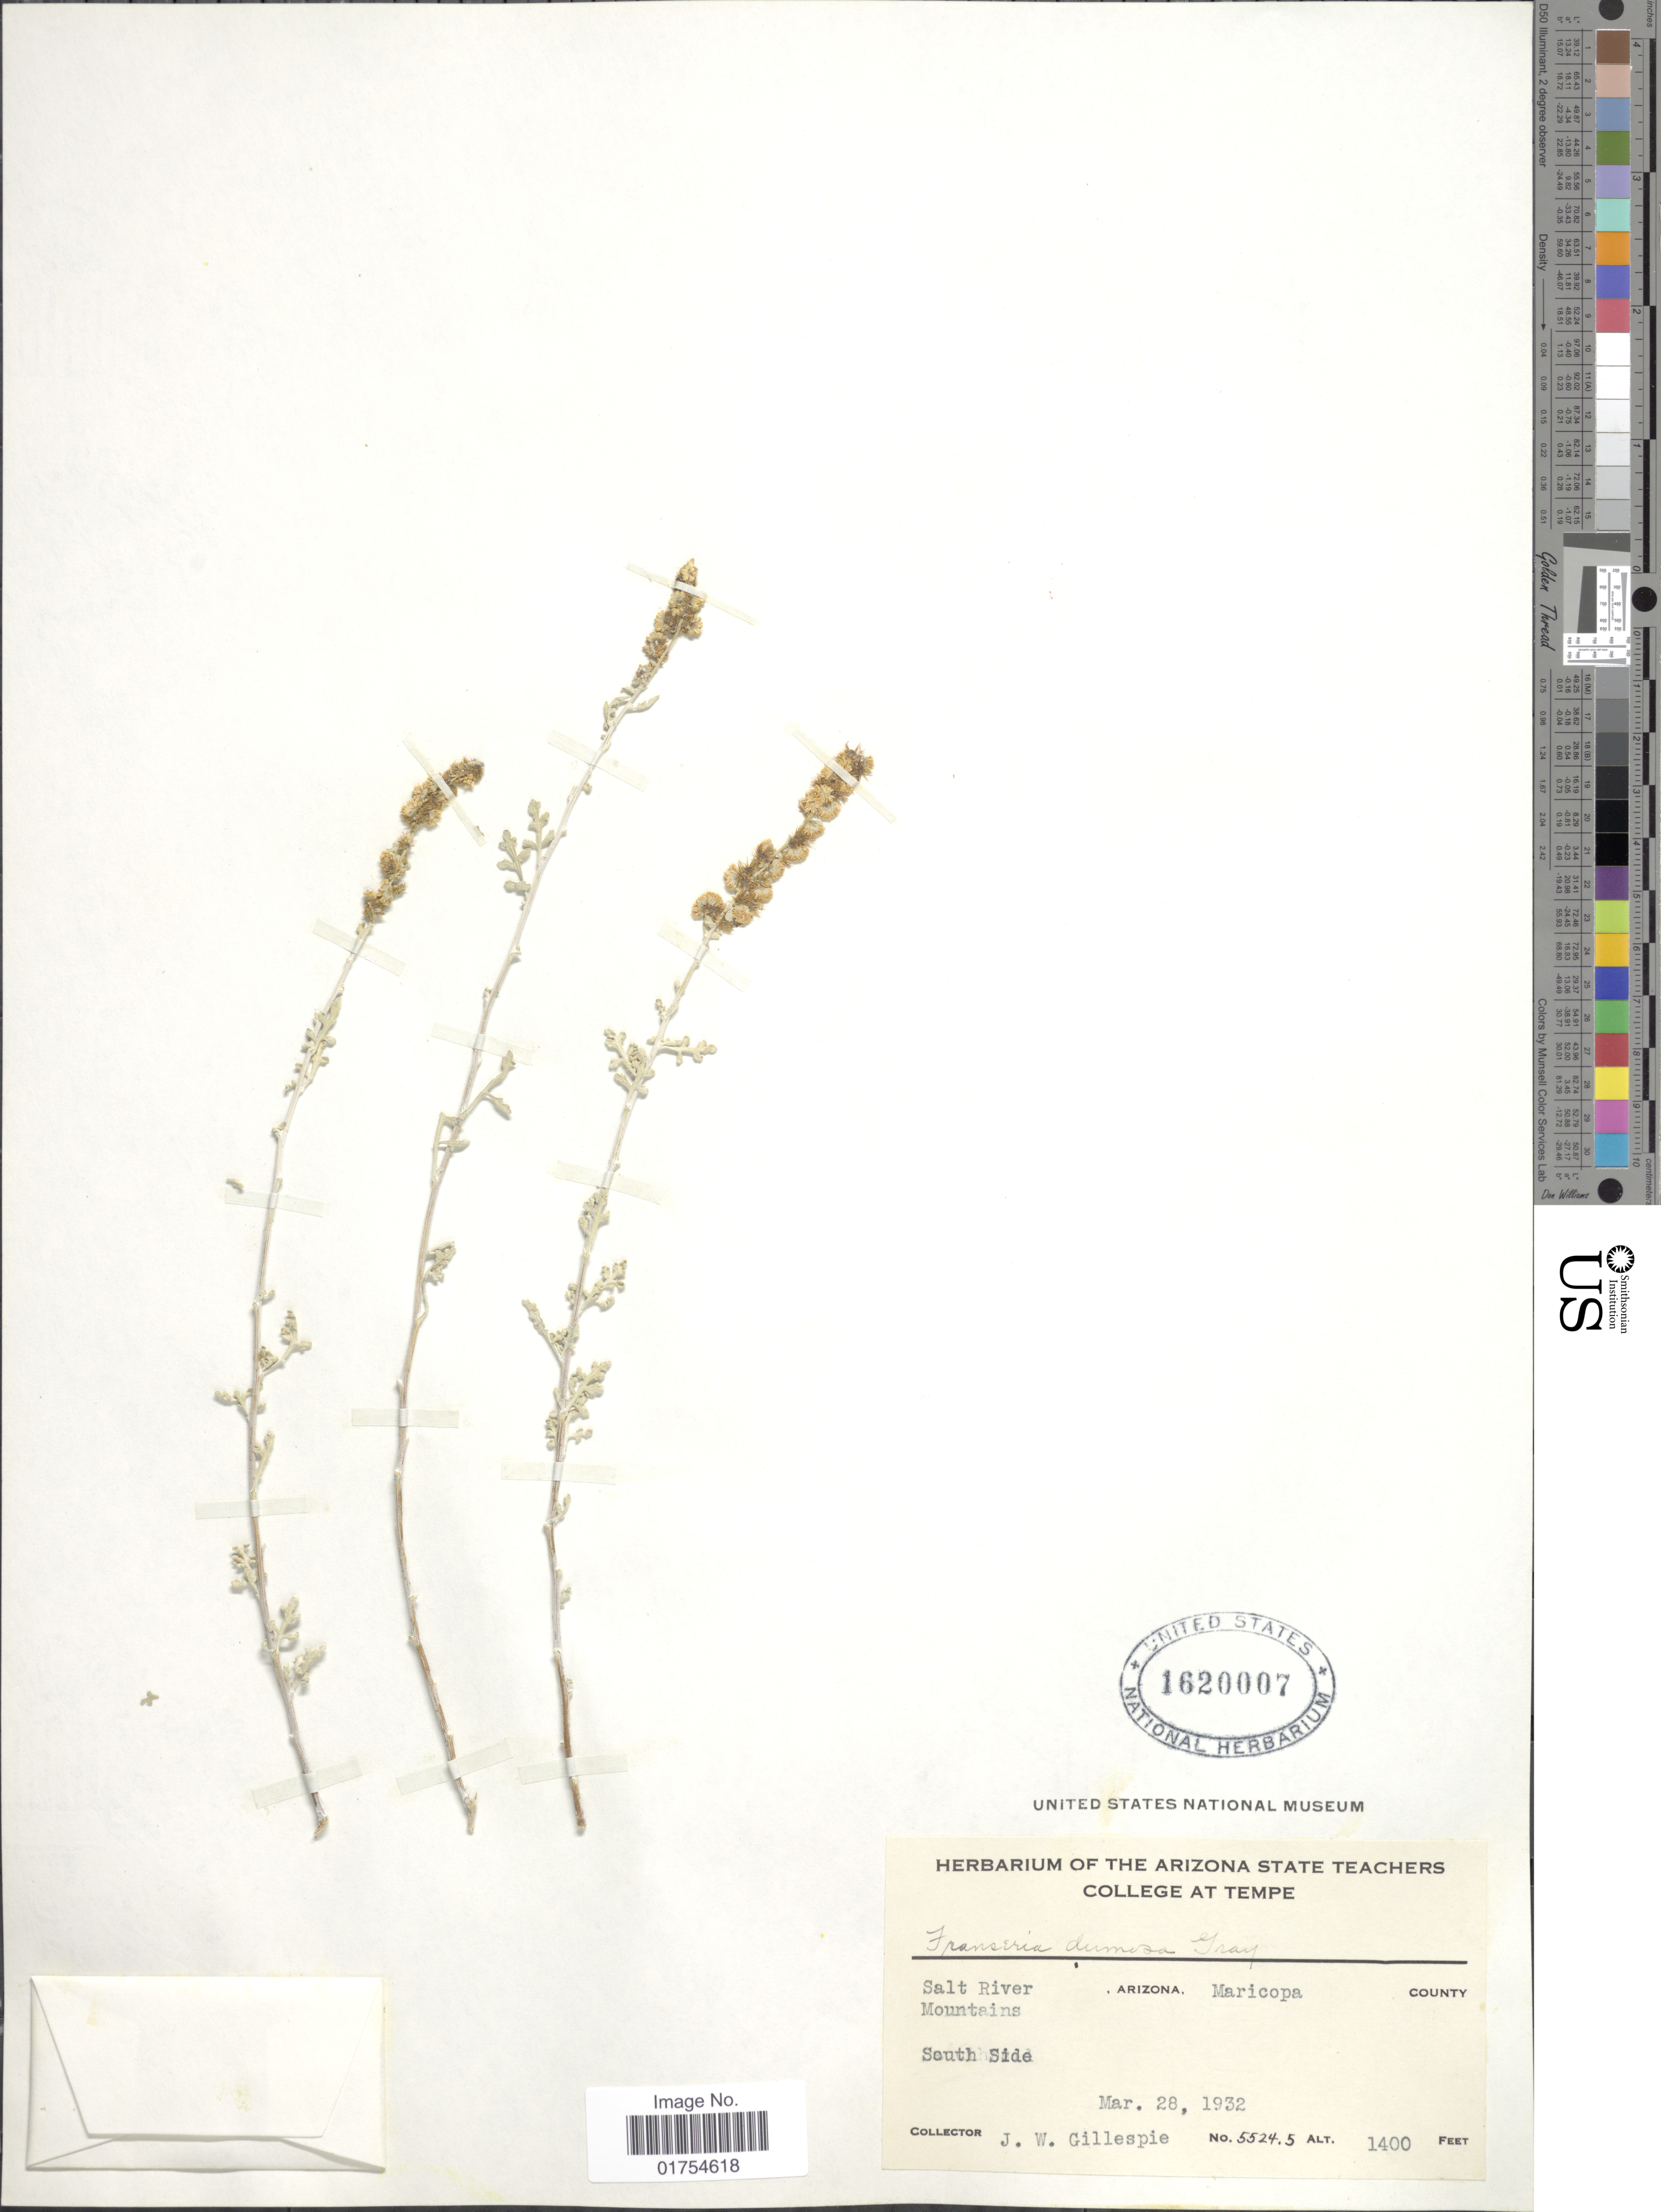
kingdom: Plantae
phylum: Tracheophyta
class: Magnoliopsida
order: Asterales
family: Asteraceae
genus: Franseria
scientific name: Franseria dumosa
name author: A. Gray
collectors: J. W. Gillespie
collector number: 55245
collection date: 1932-03-28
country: United States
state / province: Arizona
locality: Salt River Mountains, Maricopa County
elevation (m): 427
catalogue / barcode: US 1620007